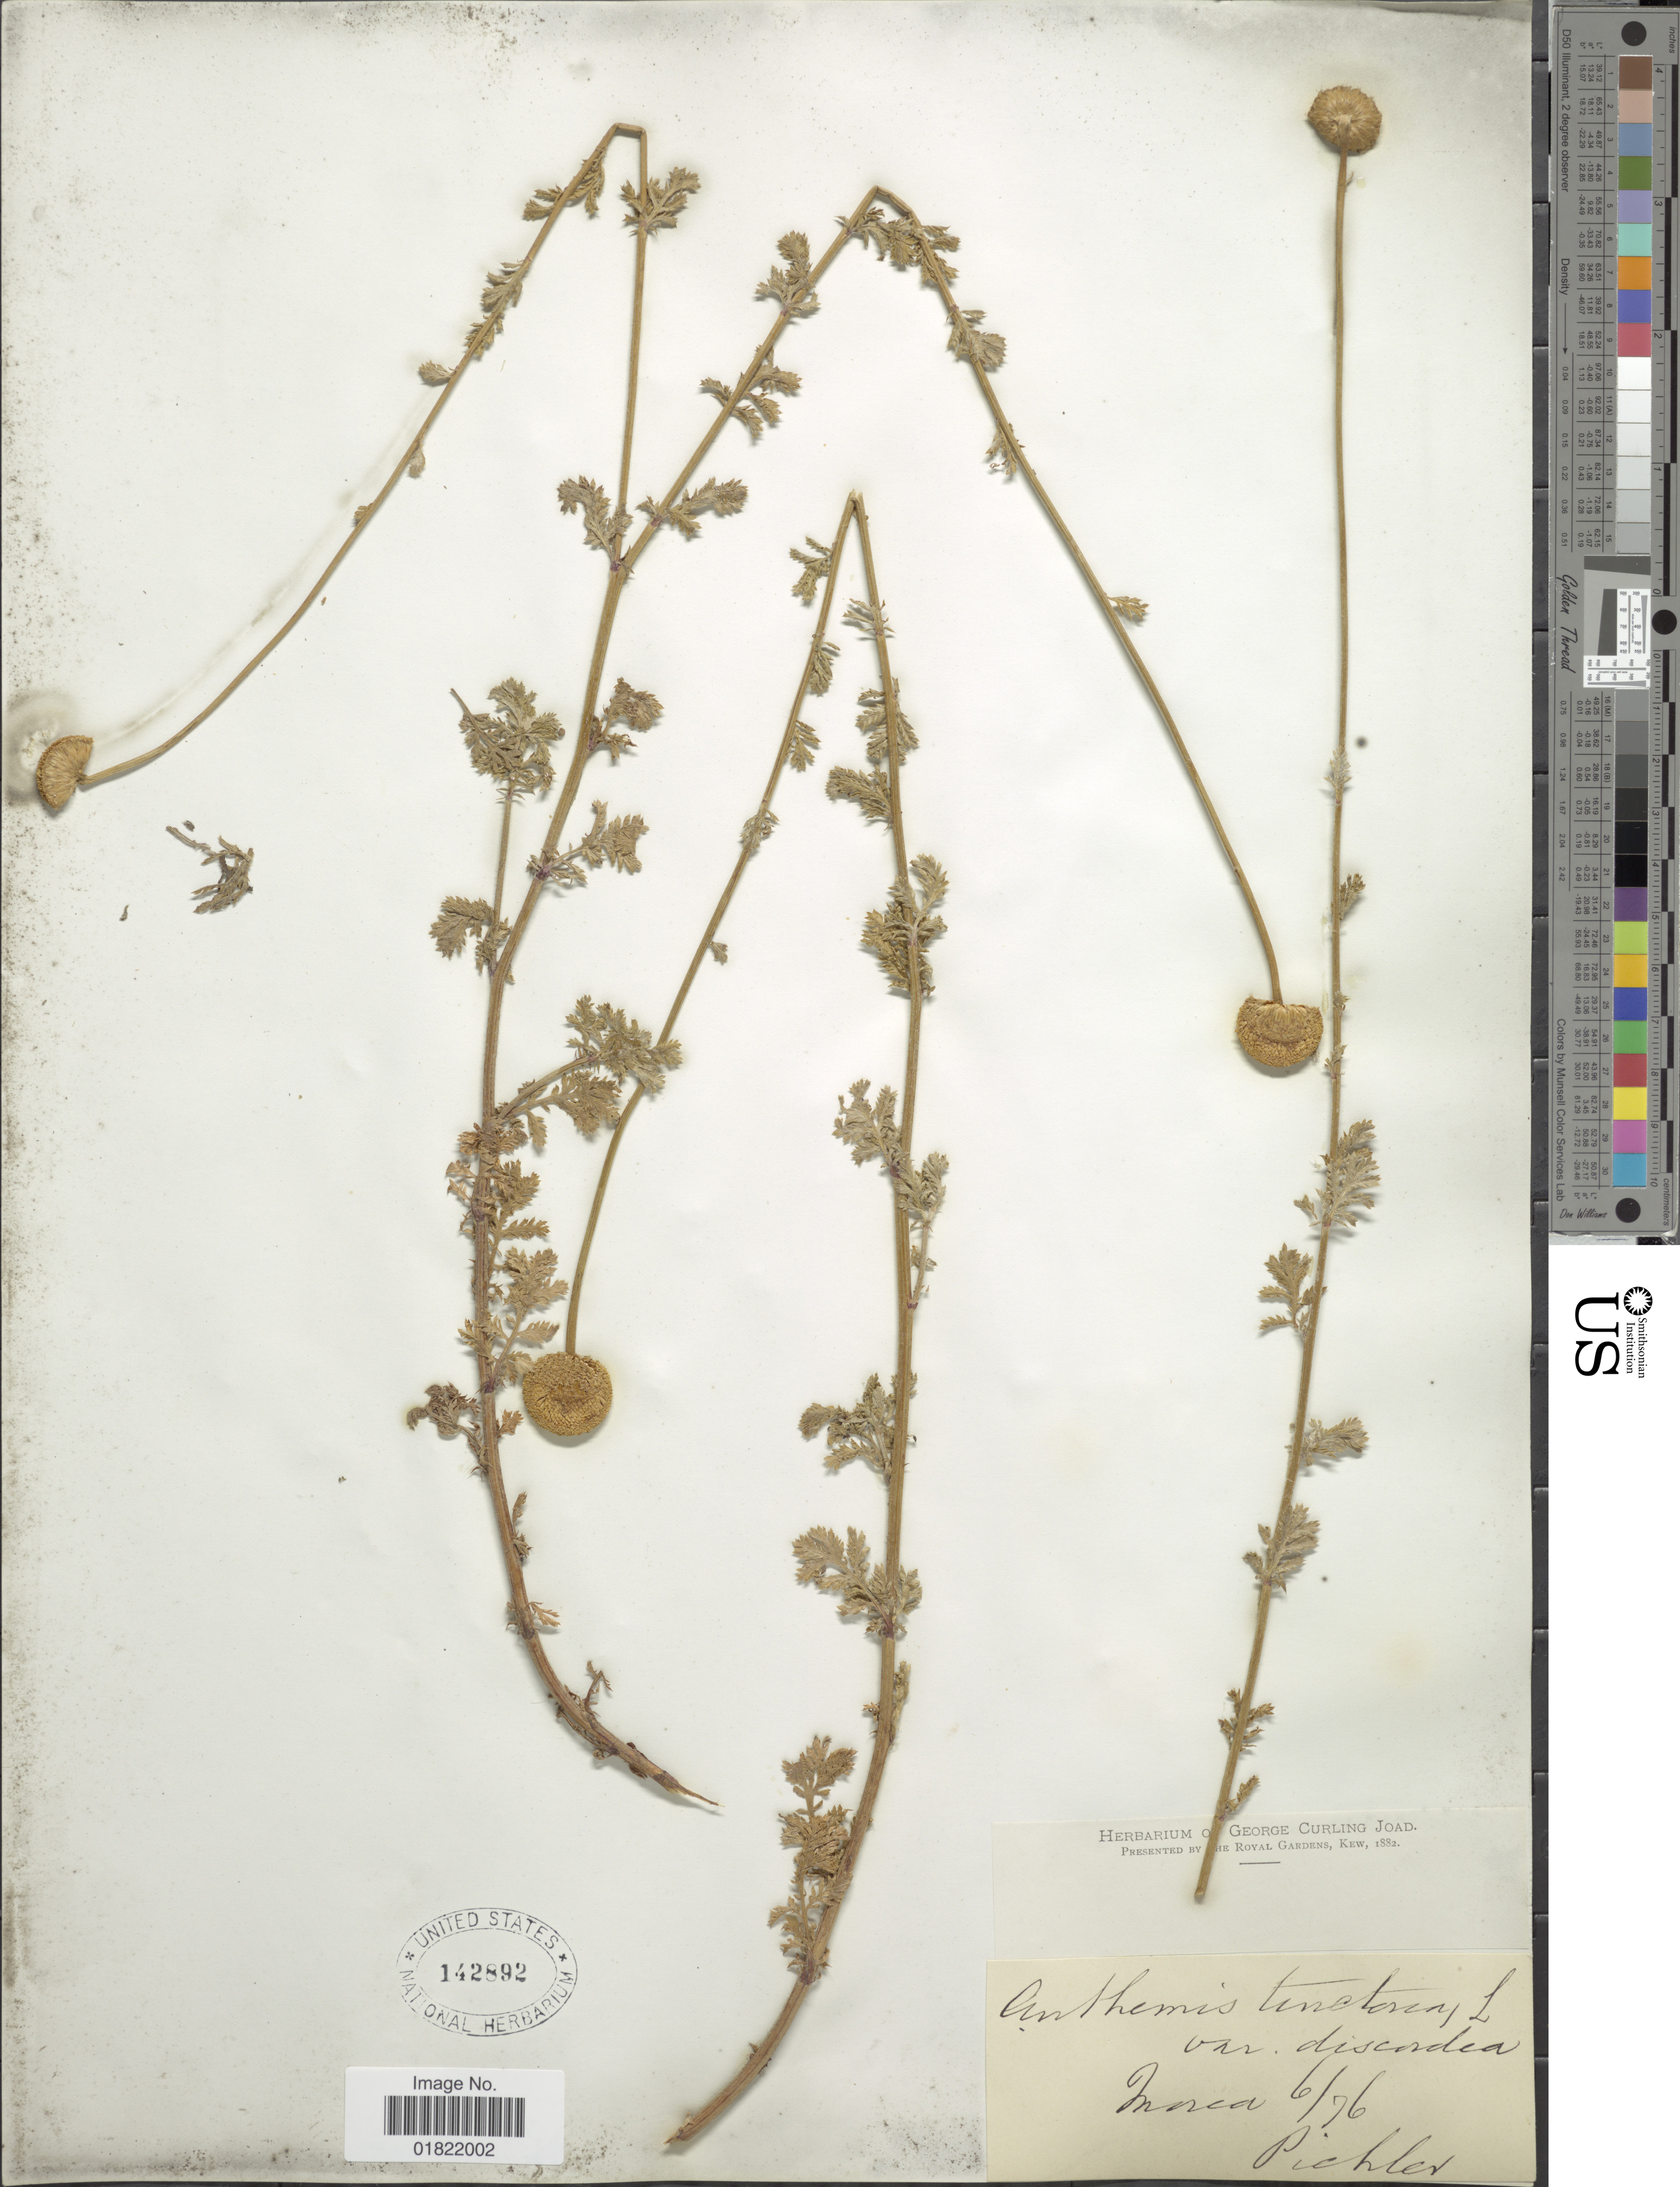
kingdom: Plantae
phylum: Tracheophyta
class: Magnoliopsida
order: Asterales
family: Asteraceae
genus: Anthemis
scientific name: Anthemis tinctoria 'Wargrave'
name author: L.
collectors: -. Pickler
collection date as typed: Transcribed d/m/y: /6/76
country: Greece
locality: Morea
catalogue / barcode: US 142892